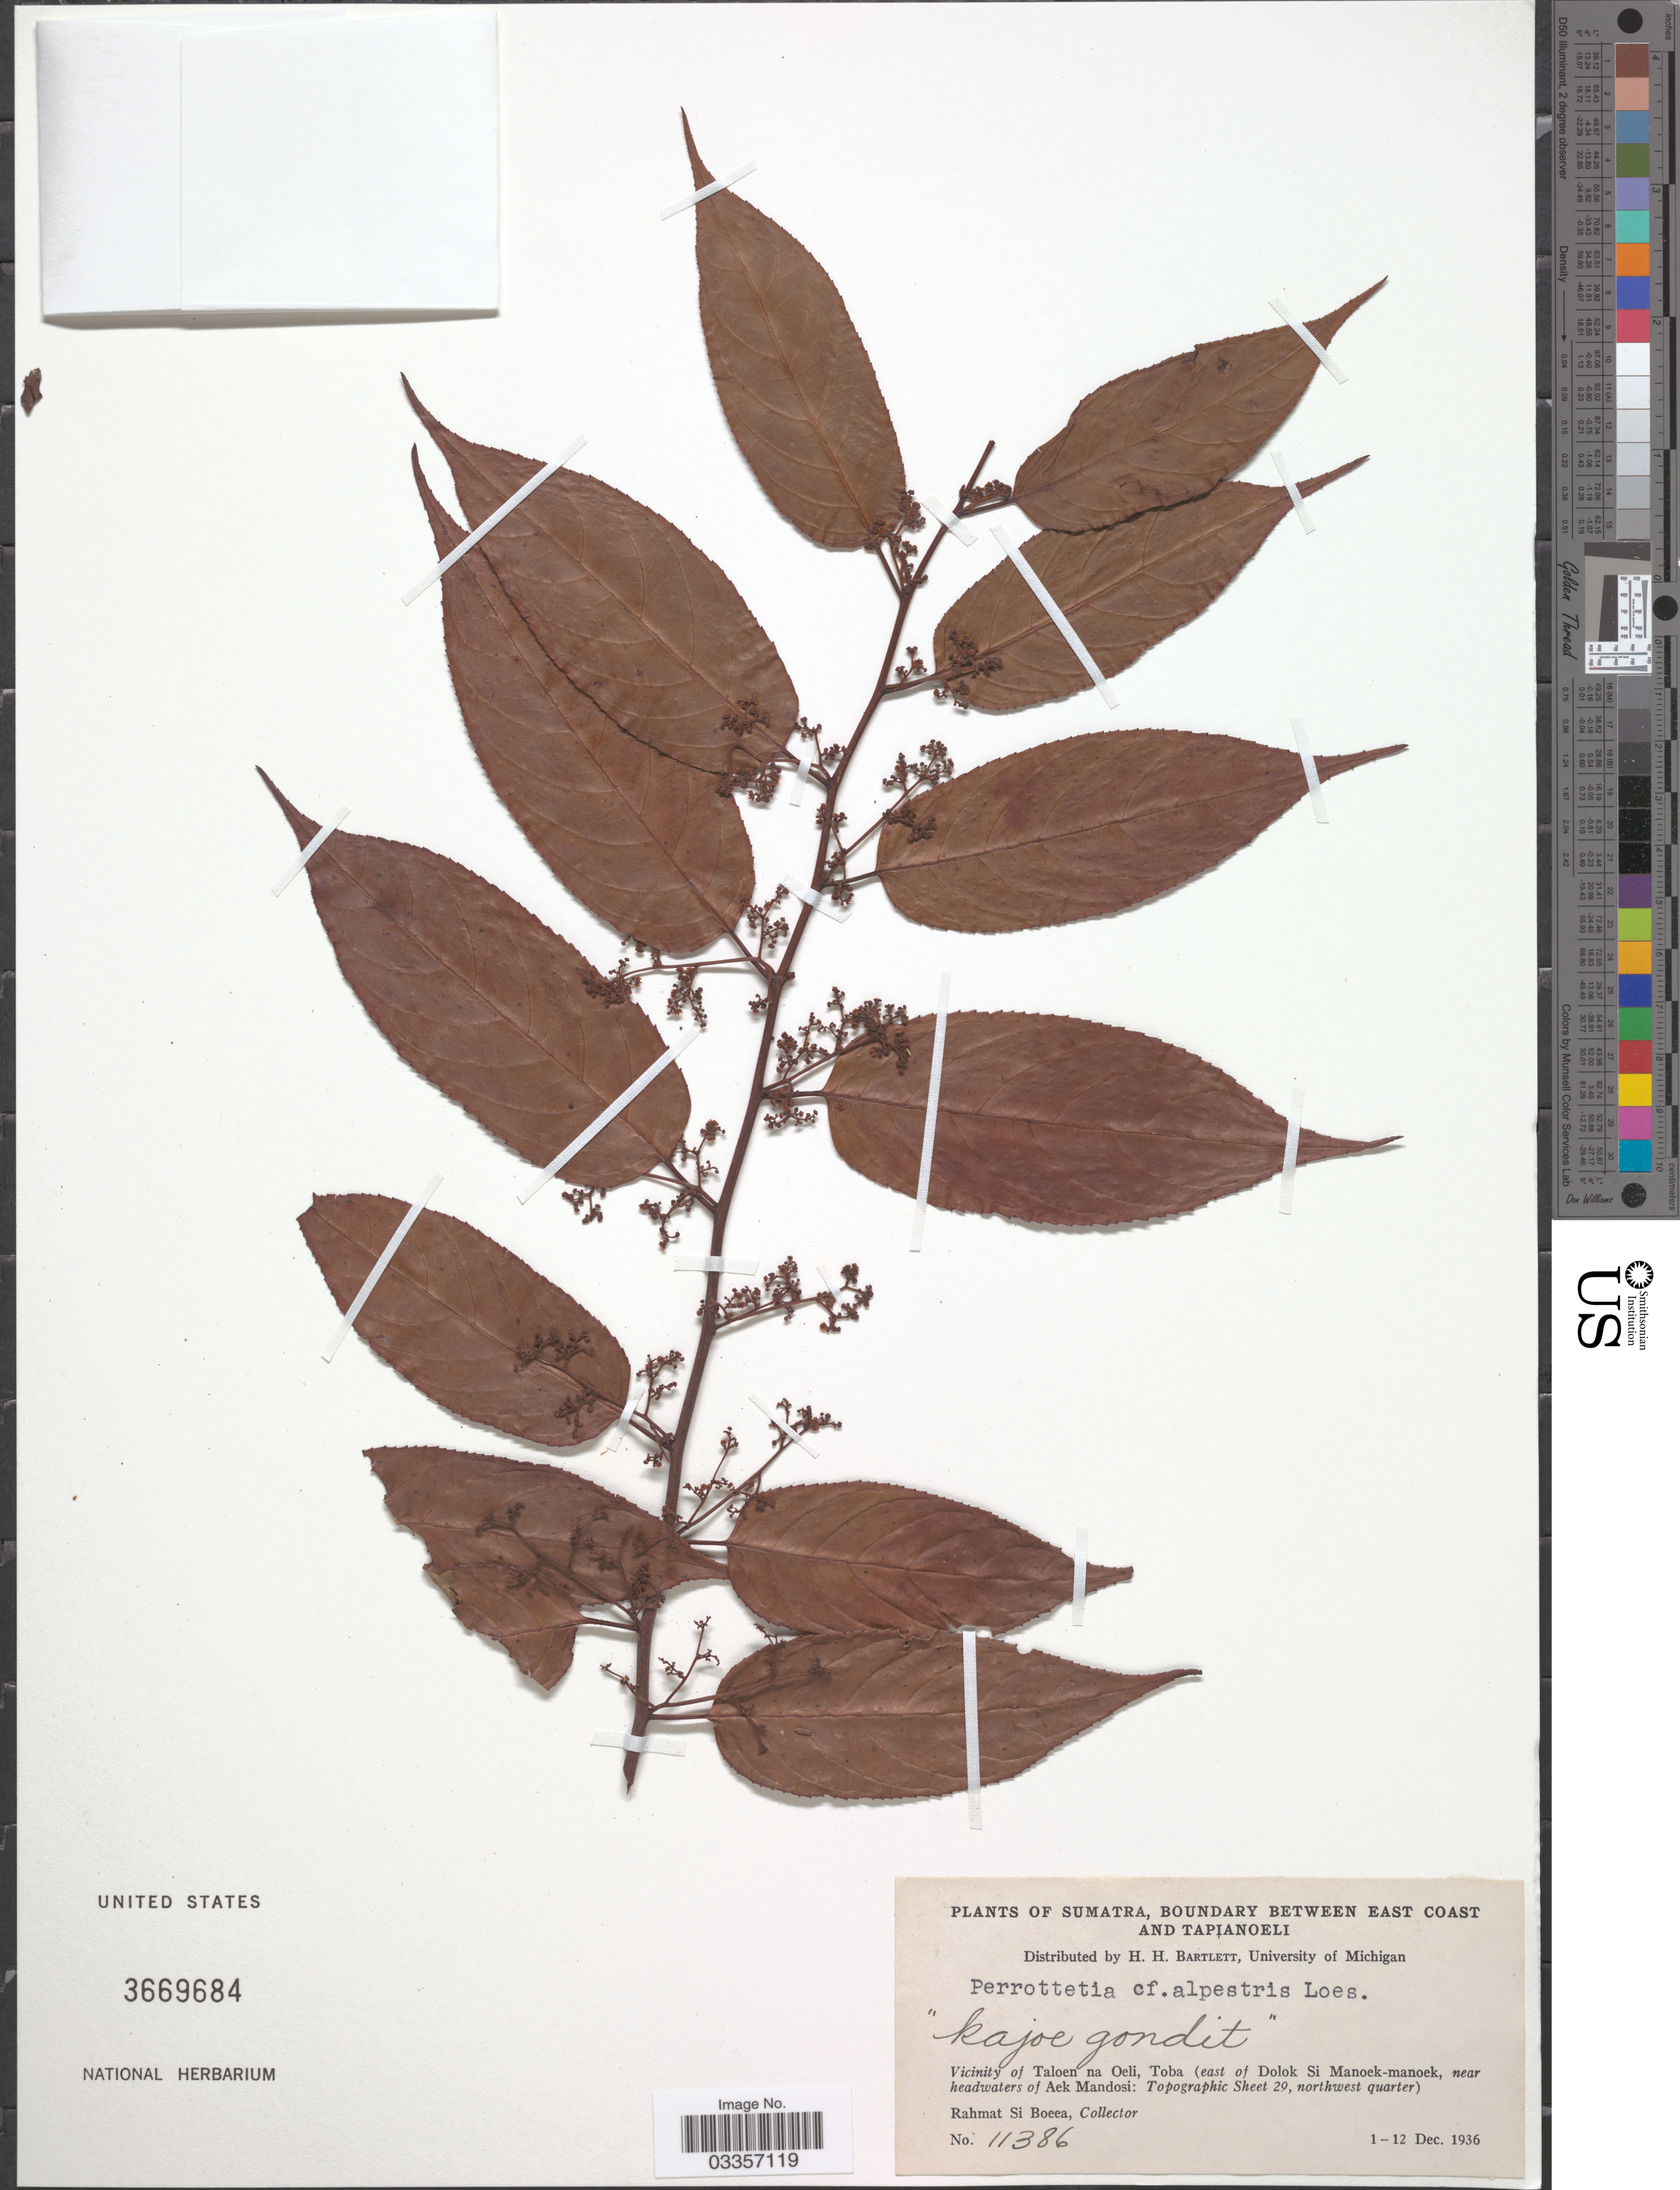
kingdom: Plantae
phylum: Tracheophyta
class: Magnoliopsida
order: Huerteales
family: Dipentodontaceae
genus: Perrottetia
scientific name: Perrottetia alpestris subsp. alpestris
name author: (Blume) Loes.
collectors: Rahmat Si Boeea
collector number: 11386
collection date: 1936-12-01/1936-12-12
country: Indonesia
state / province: Sumatra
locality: Boundary between East Coast and Tapianoeli, Vicinity of Taloen na Oeli, Toba (east of Dolok Si Manoek-manoek, near headwaters of Aek Mandosi: Topographic Sheet 29, northwest quarter).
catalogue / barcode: US 3669684